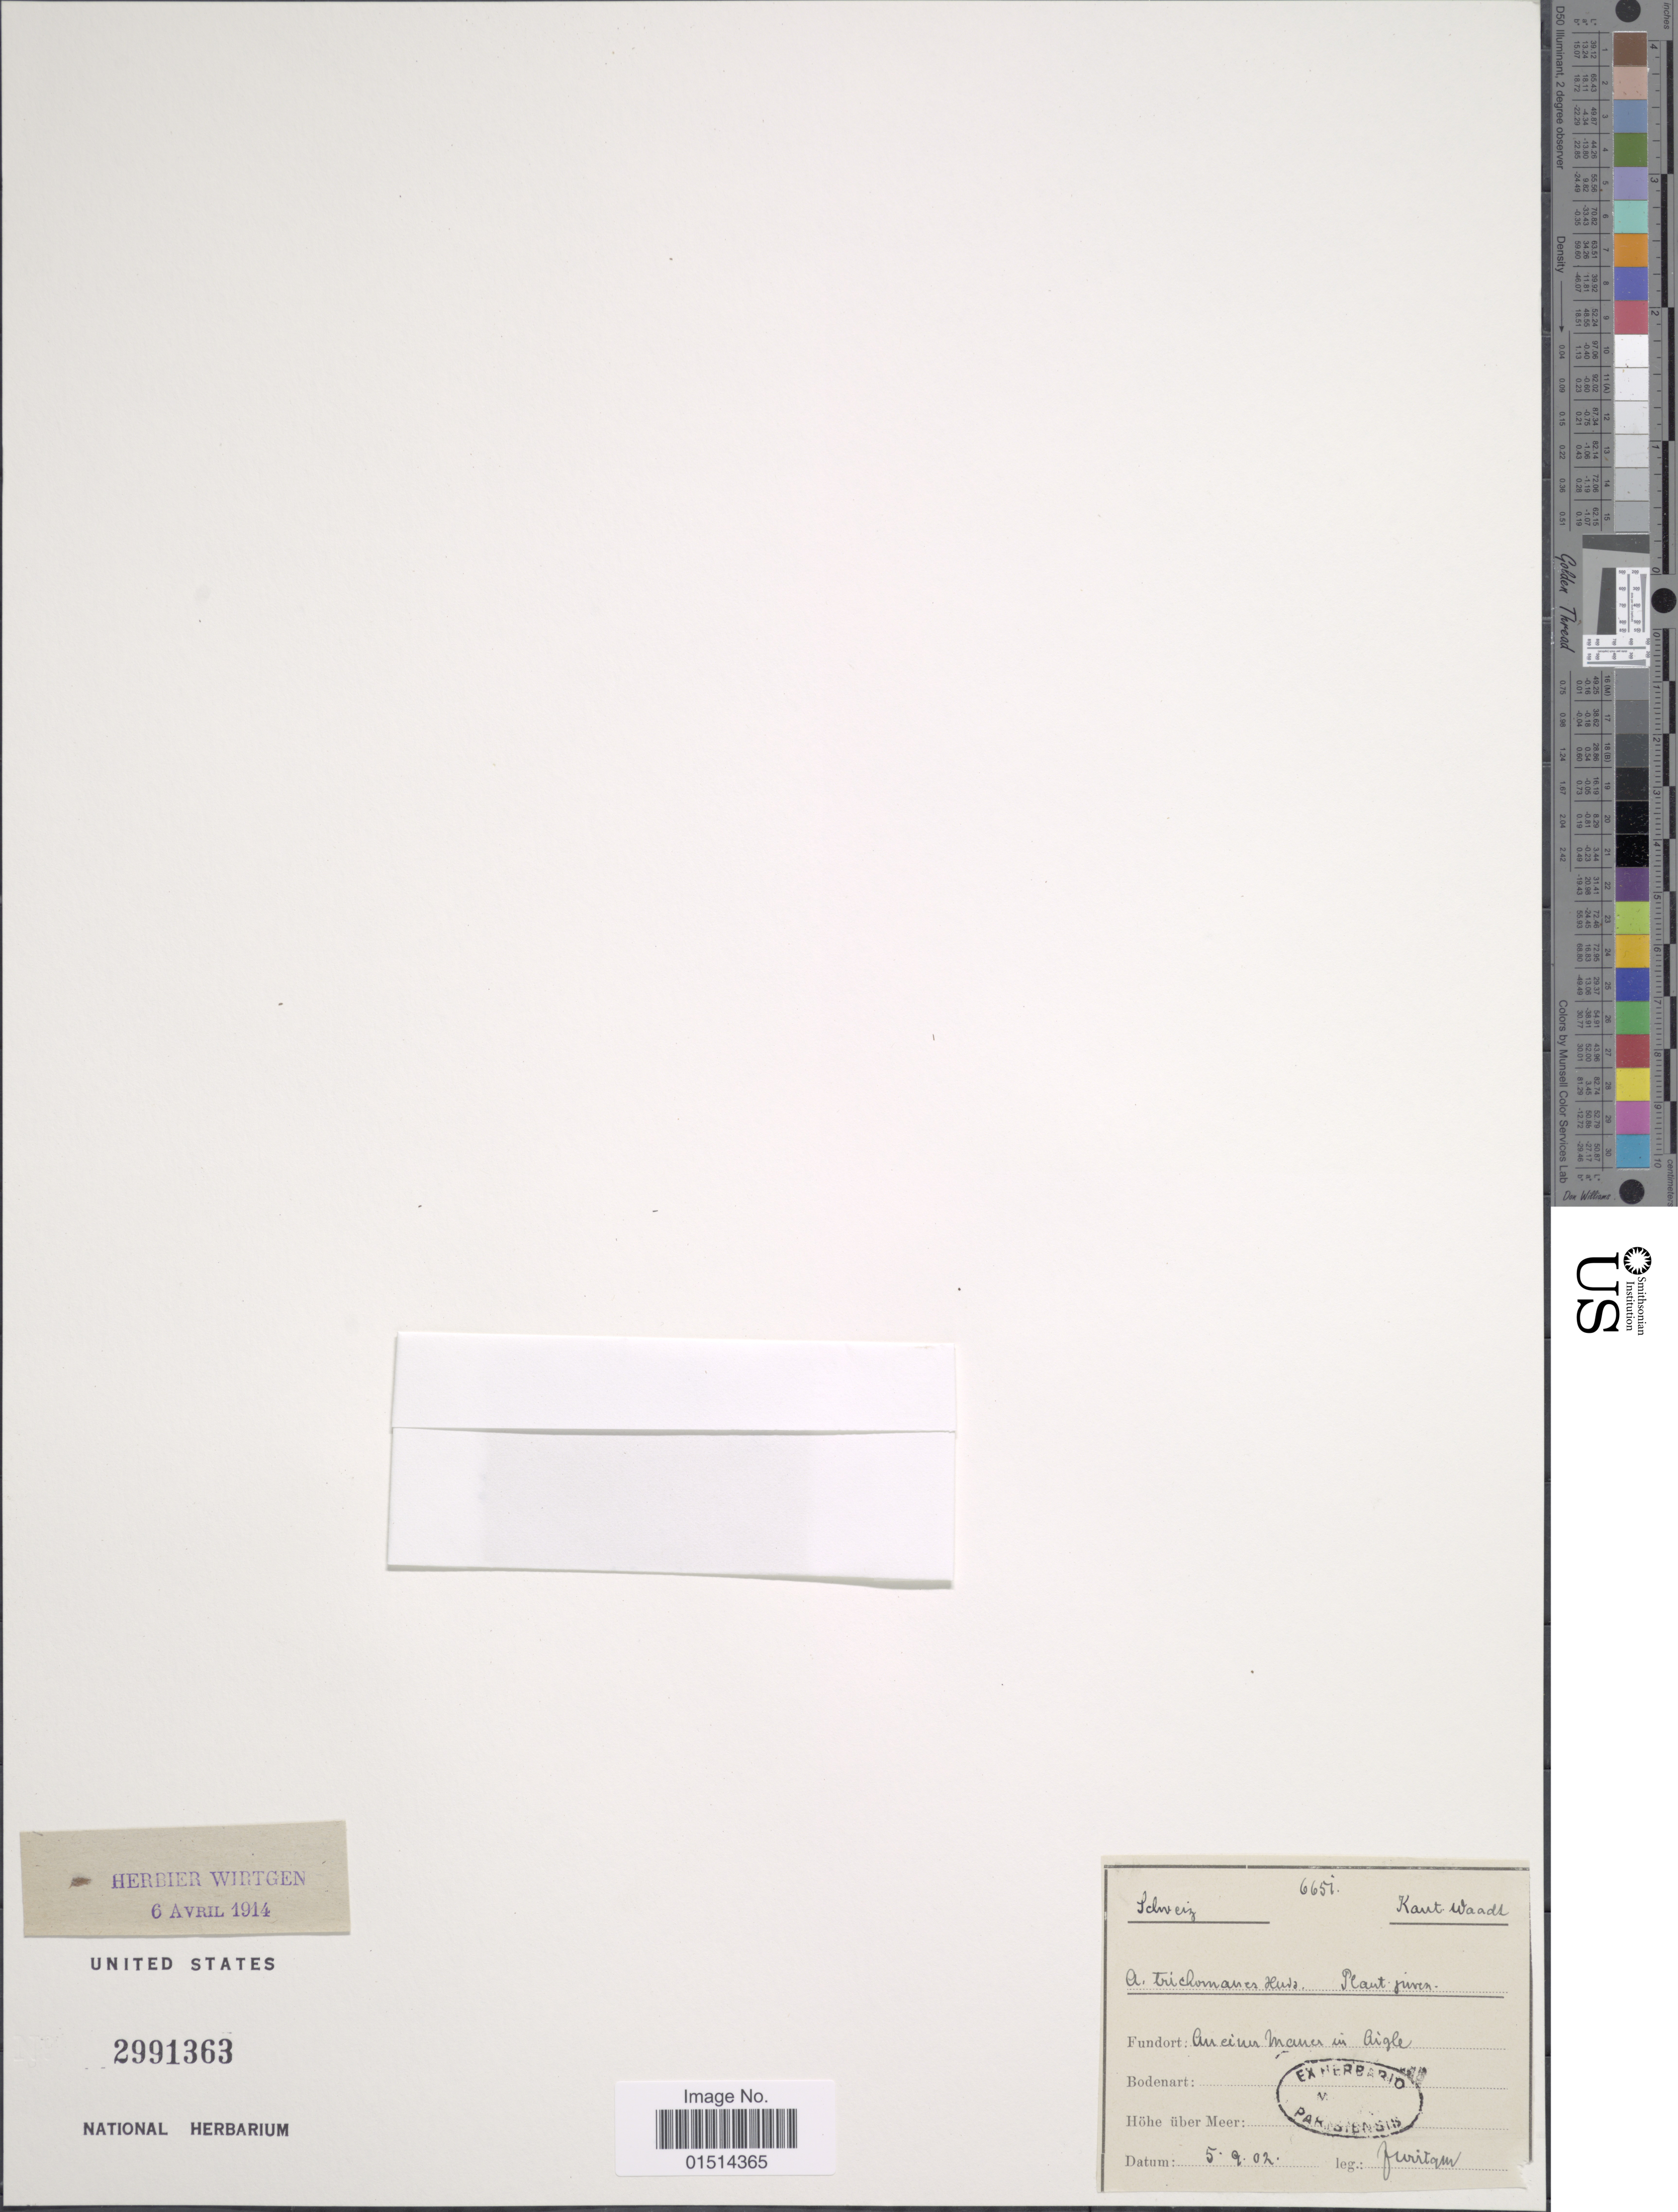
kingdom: Plantae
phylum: Tracheophyta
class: Polypodiopsida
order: Polypodiales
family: Aspleniaceae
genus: Asplenium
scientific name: Asplenium trichomanes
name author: L.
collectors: -. Furitam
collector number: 6651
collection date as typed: Transcribed d/m/y: 5/9/2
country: Switzerland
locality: Schweiz, Kant-Waadt, Au einur maner in Aigle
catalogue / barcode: US 2991363